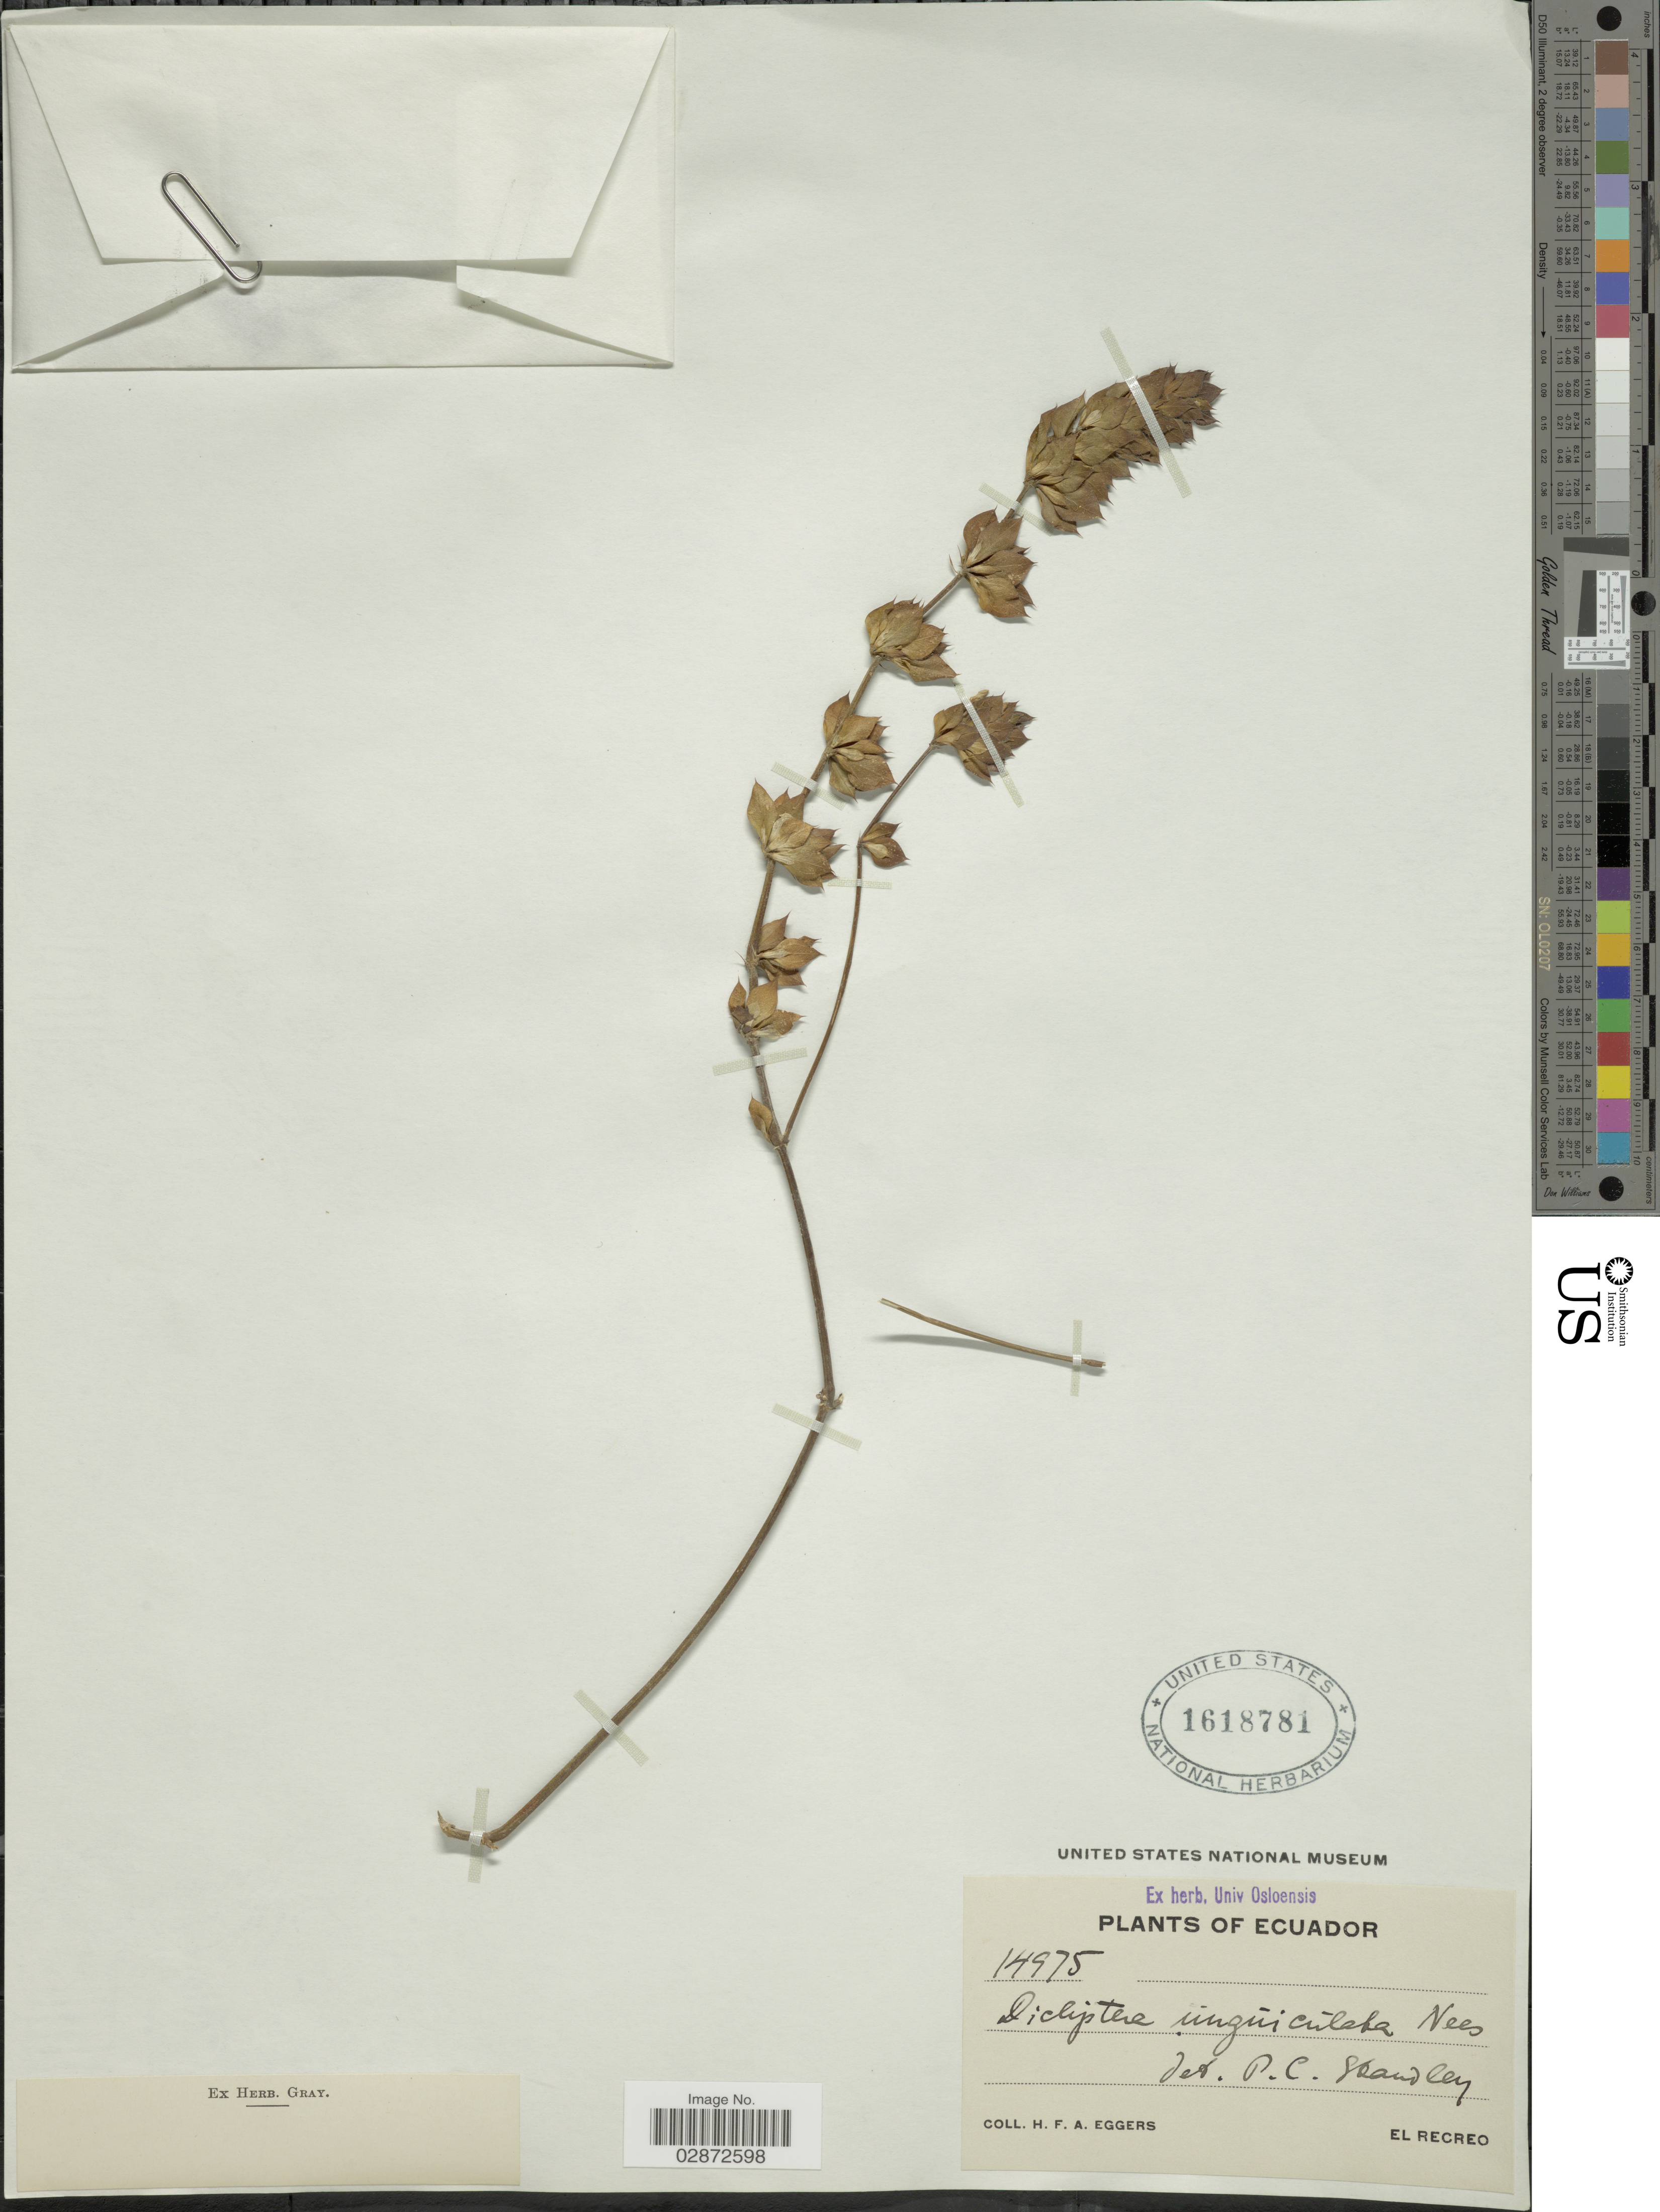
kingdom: Plantae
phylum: Tracheophyta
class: Magnoliopsida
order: Lamiales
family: Acanthaceae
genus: Dicliptera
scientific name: Dicliptera unguiculata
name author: Nees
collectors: H. Eggers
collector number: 14975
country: Ecuador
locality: El Recreo.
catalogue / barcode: US 1618781